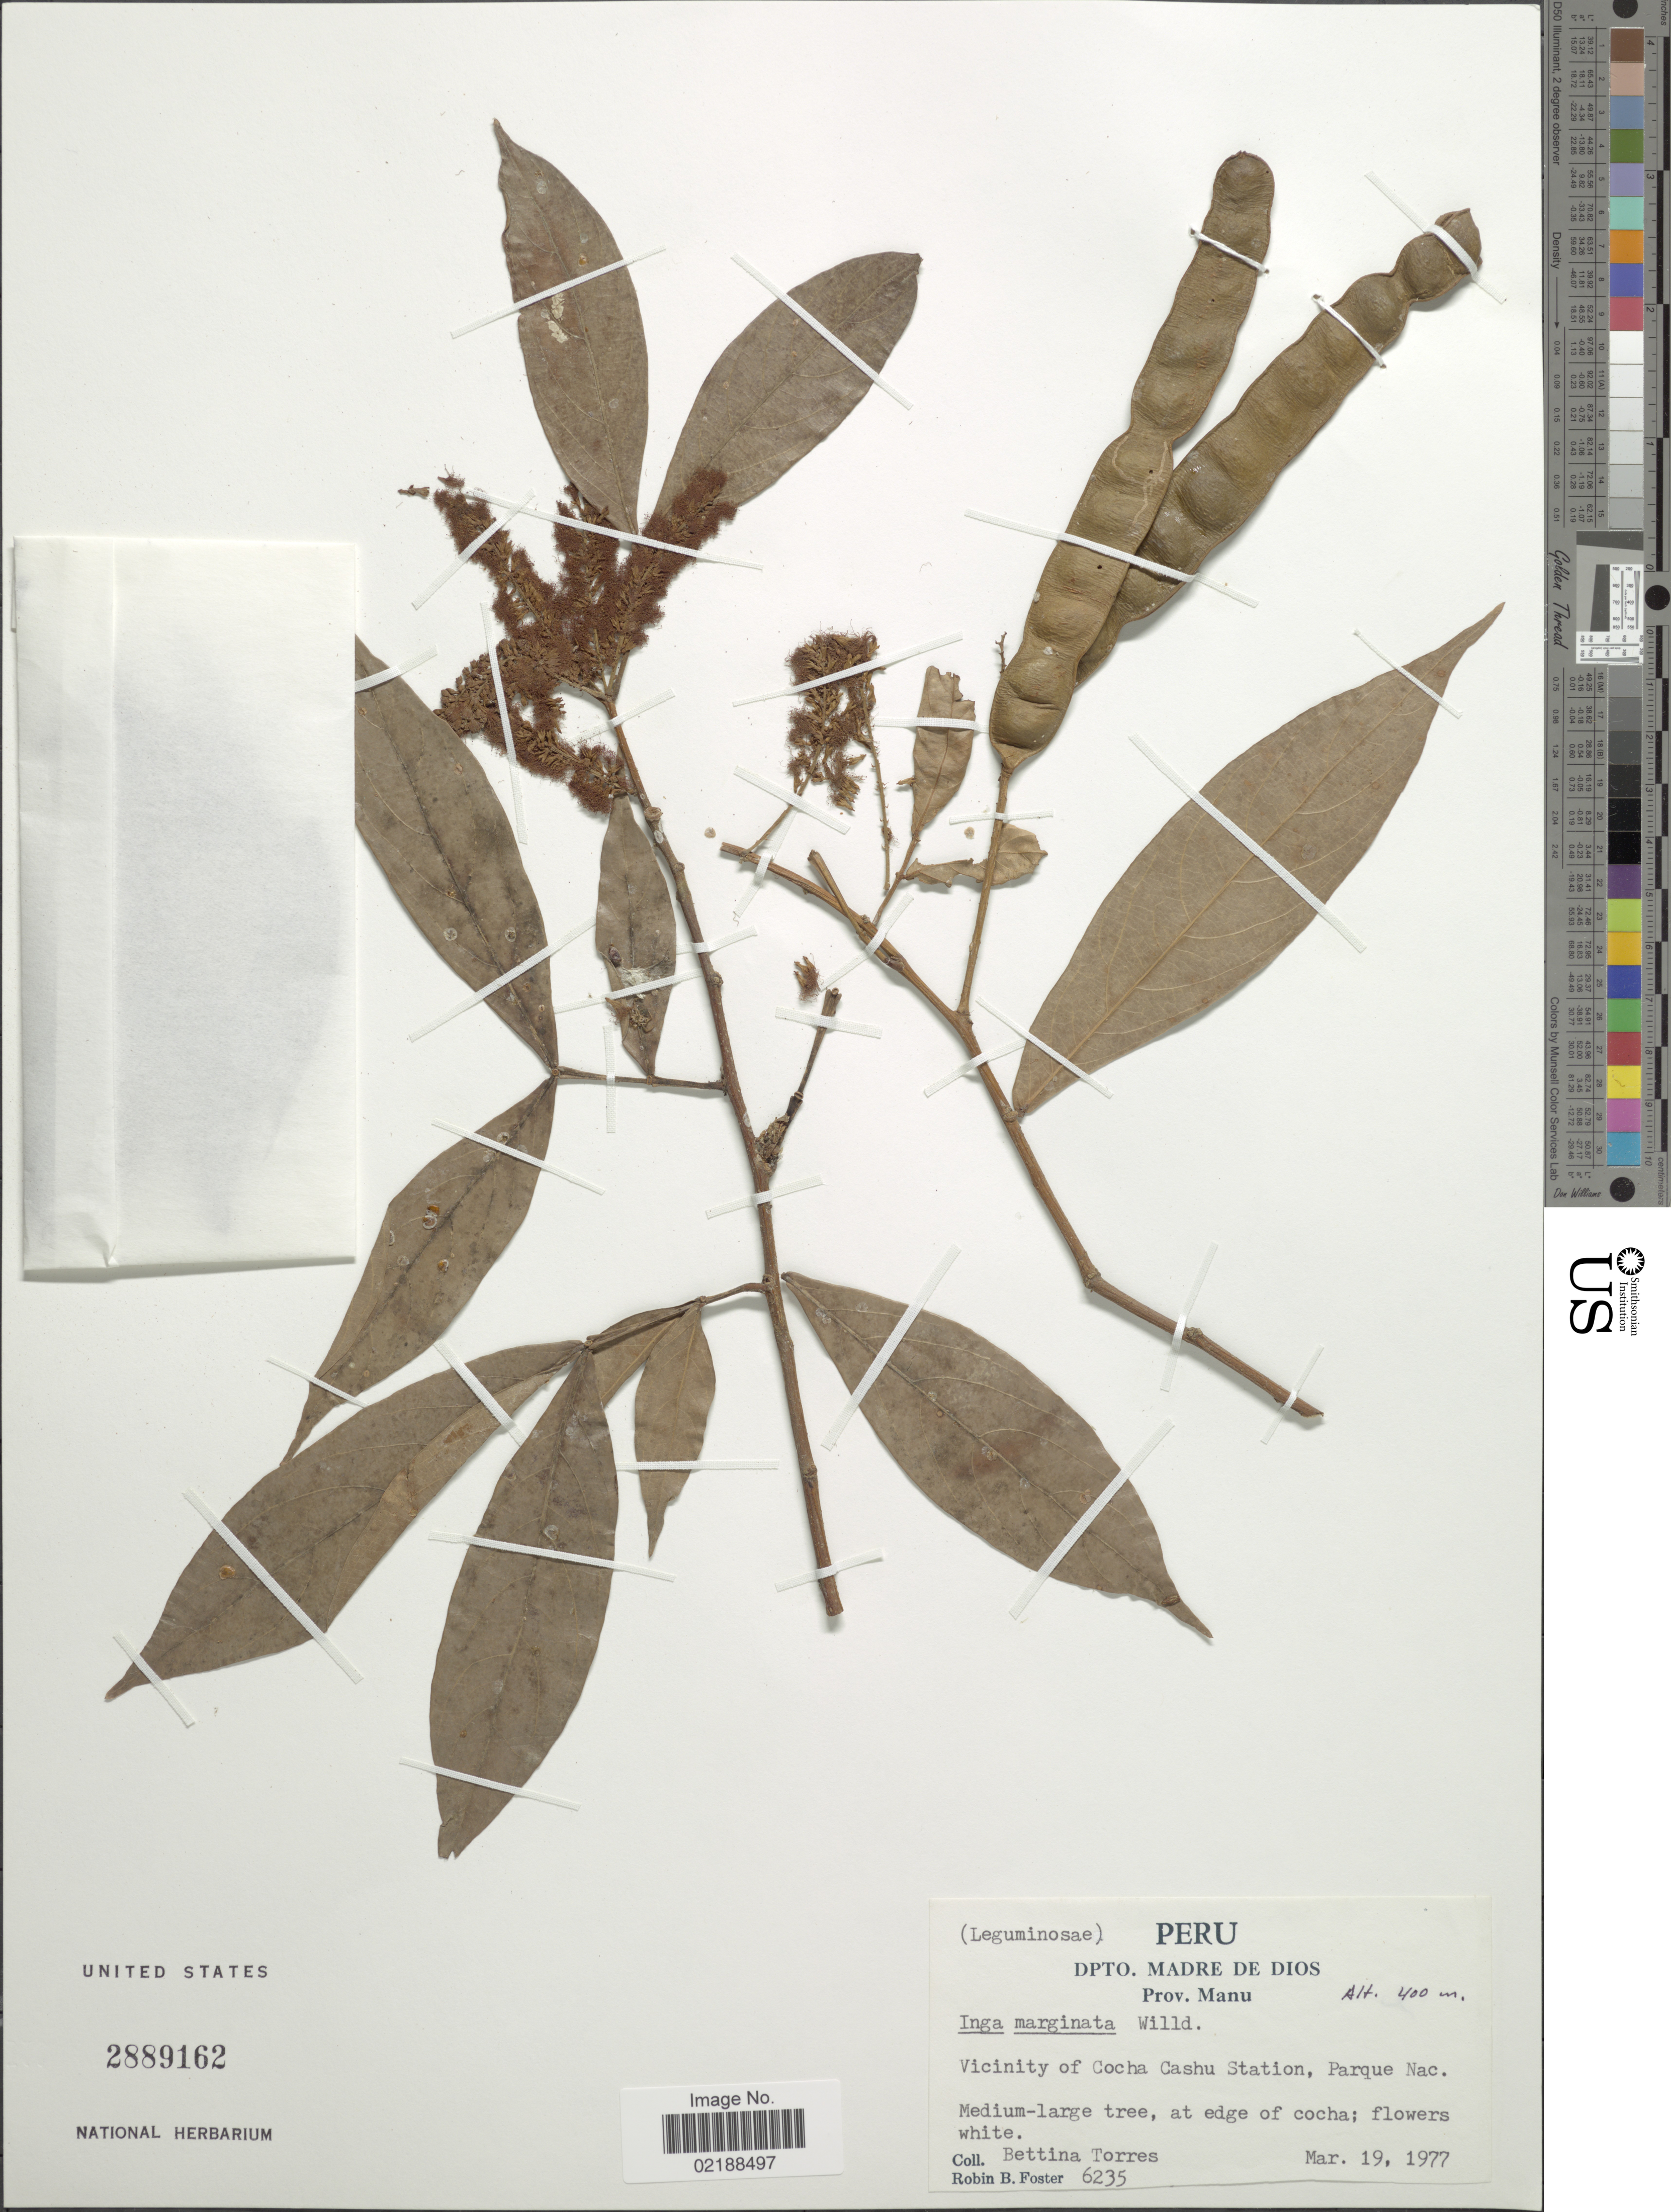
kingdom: Plantae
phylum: Tracheophyta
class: Magnoliopsida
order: Fabales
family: Fabaceae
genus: Inga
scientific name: Inga marginata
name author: Willd.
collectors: B. Torres & R. B. Foster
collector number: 6235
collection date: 1977-03-19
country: Peru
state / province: Madre de Dios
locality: Dpto. Madre de Dios, Prov. Manu, Vicinity of Cocha Cashu Station, Parque Nac.,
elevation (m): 400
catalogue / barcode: US 2889162